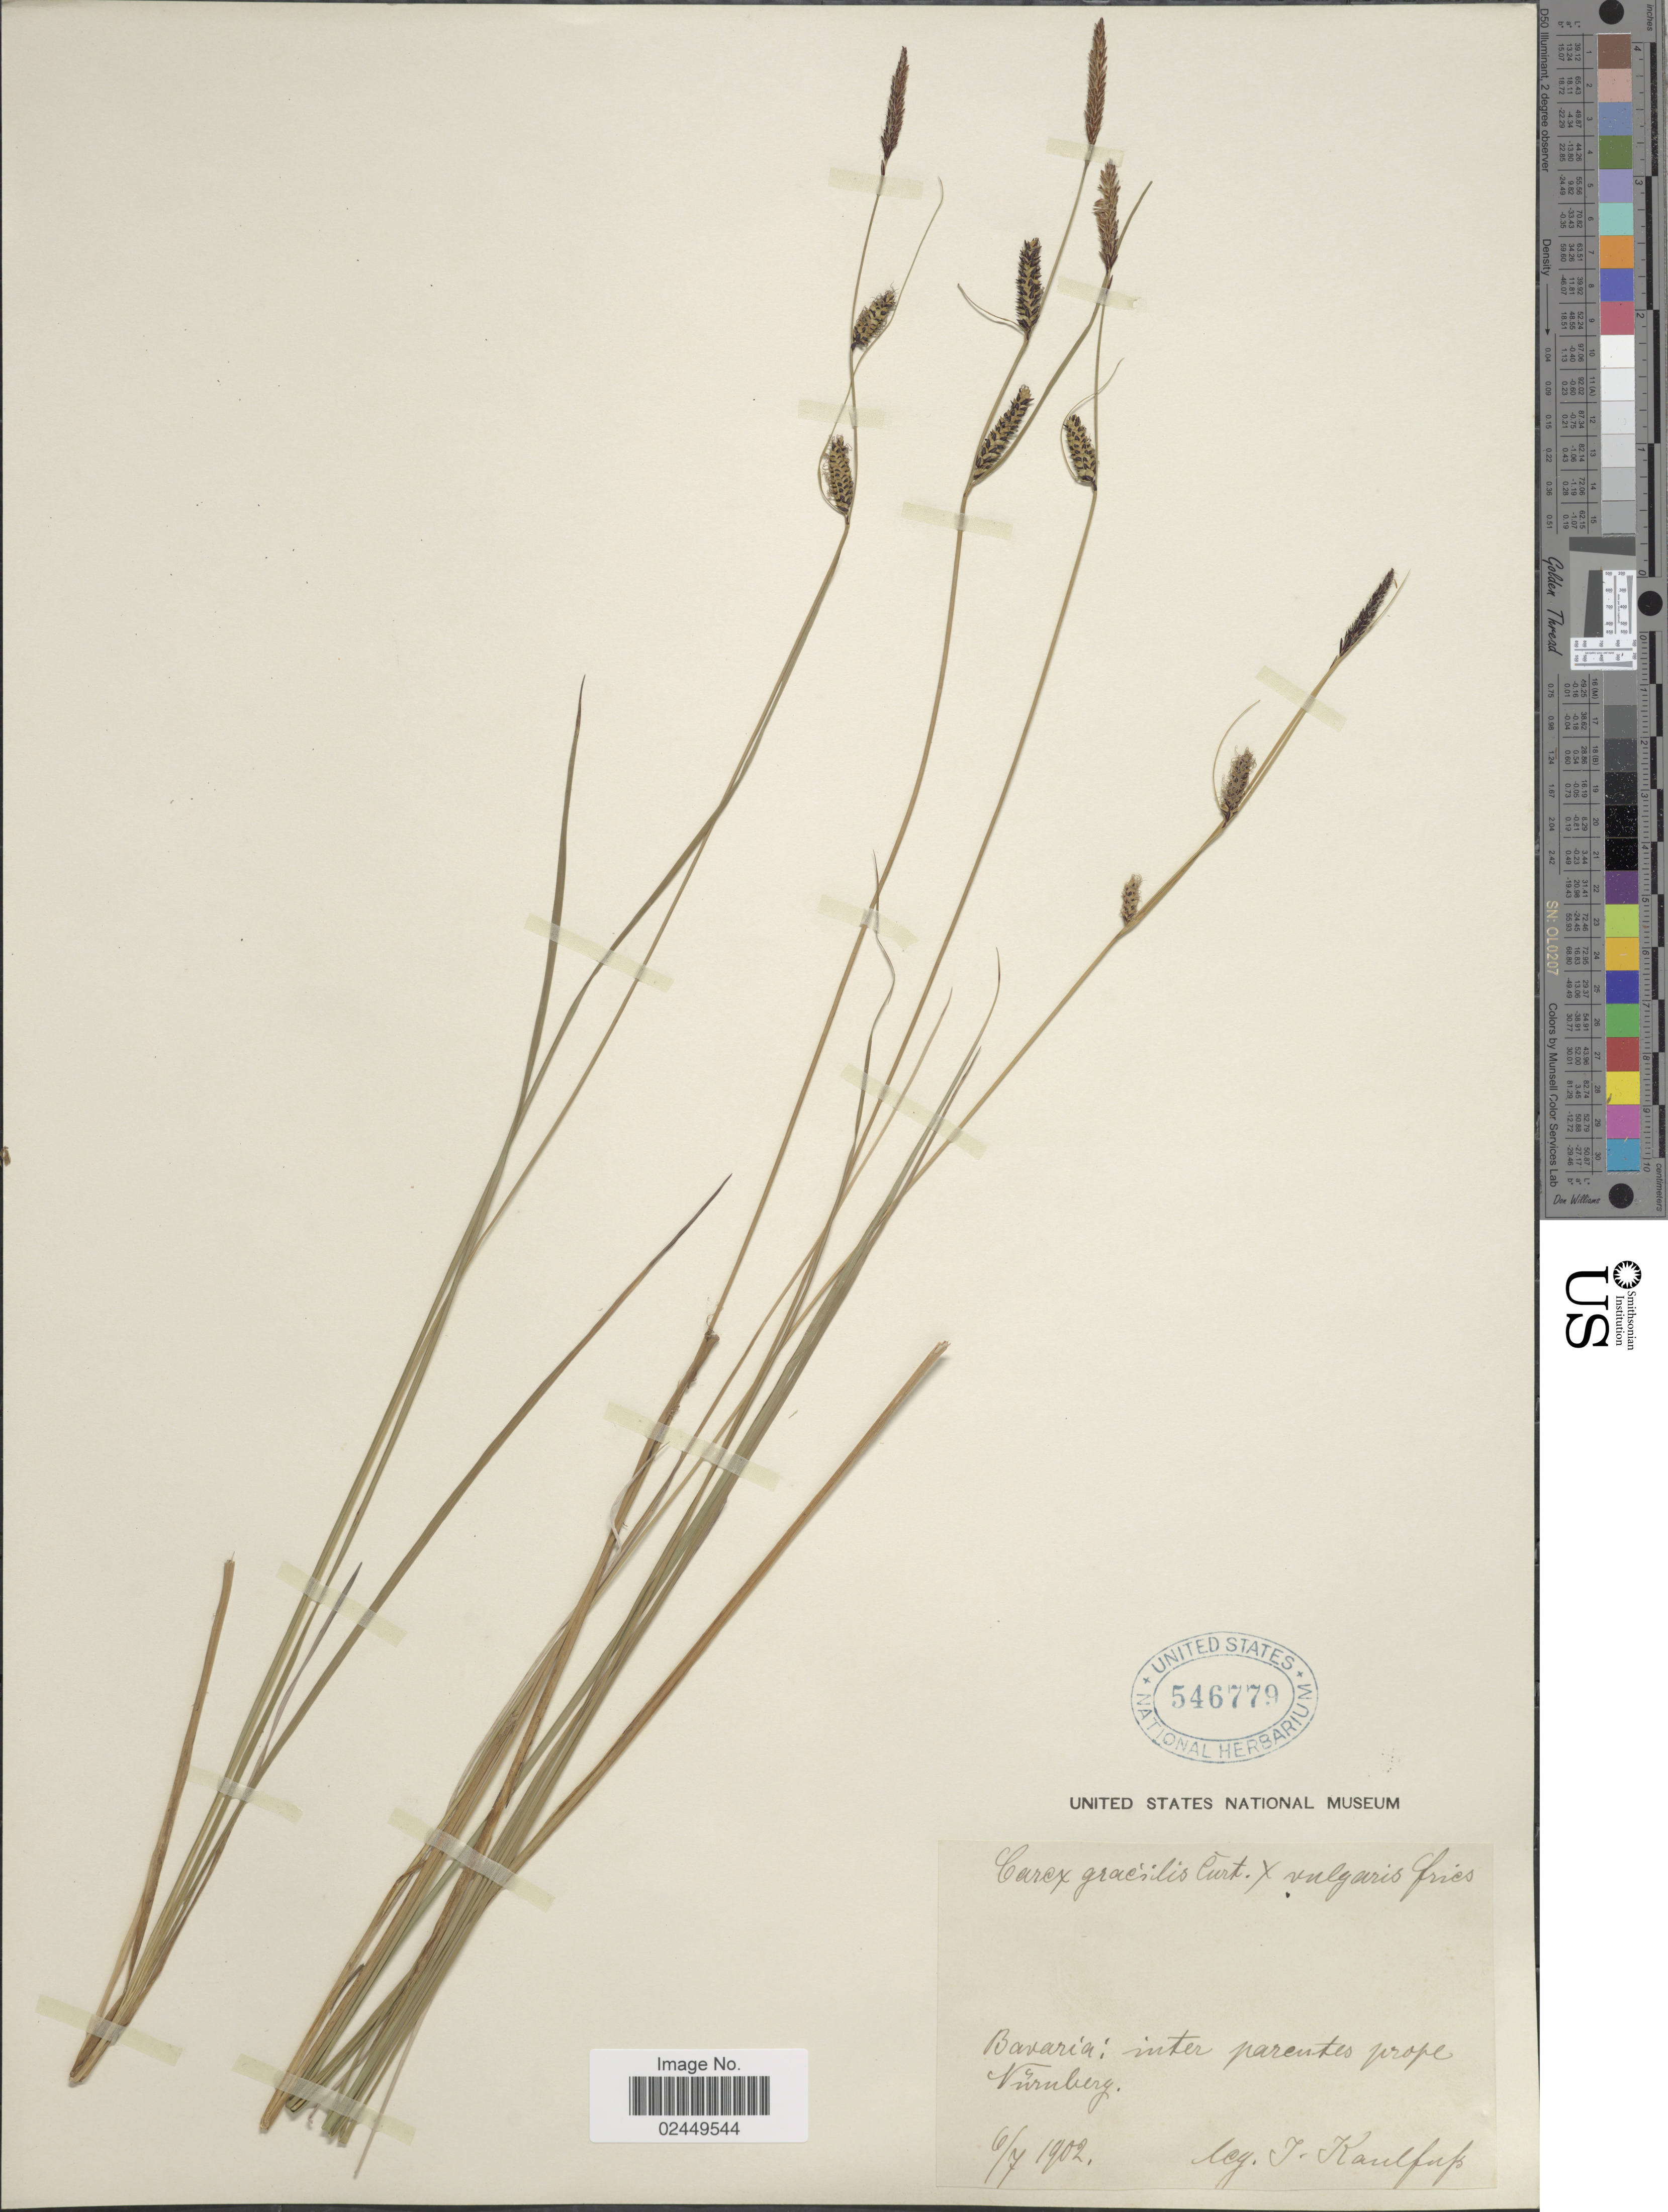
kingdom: Plantae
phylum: Tracheophyta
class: Liliopsida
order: Poales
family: Cyperaceae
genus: Carex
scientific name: Carex acuta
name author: L.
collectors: T. Kaulfup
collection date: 1902-07-06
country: Germany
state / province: Bayern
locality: Bavaria : inter parentes prope Vurnberg.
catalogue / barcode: US 546779